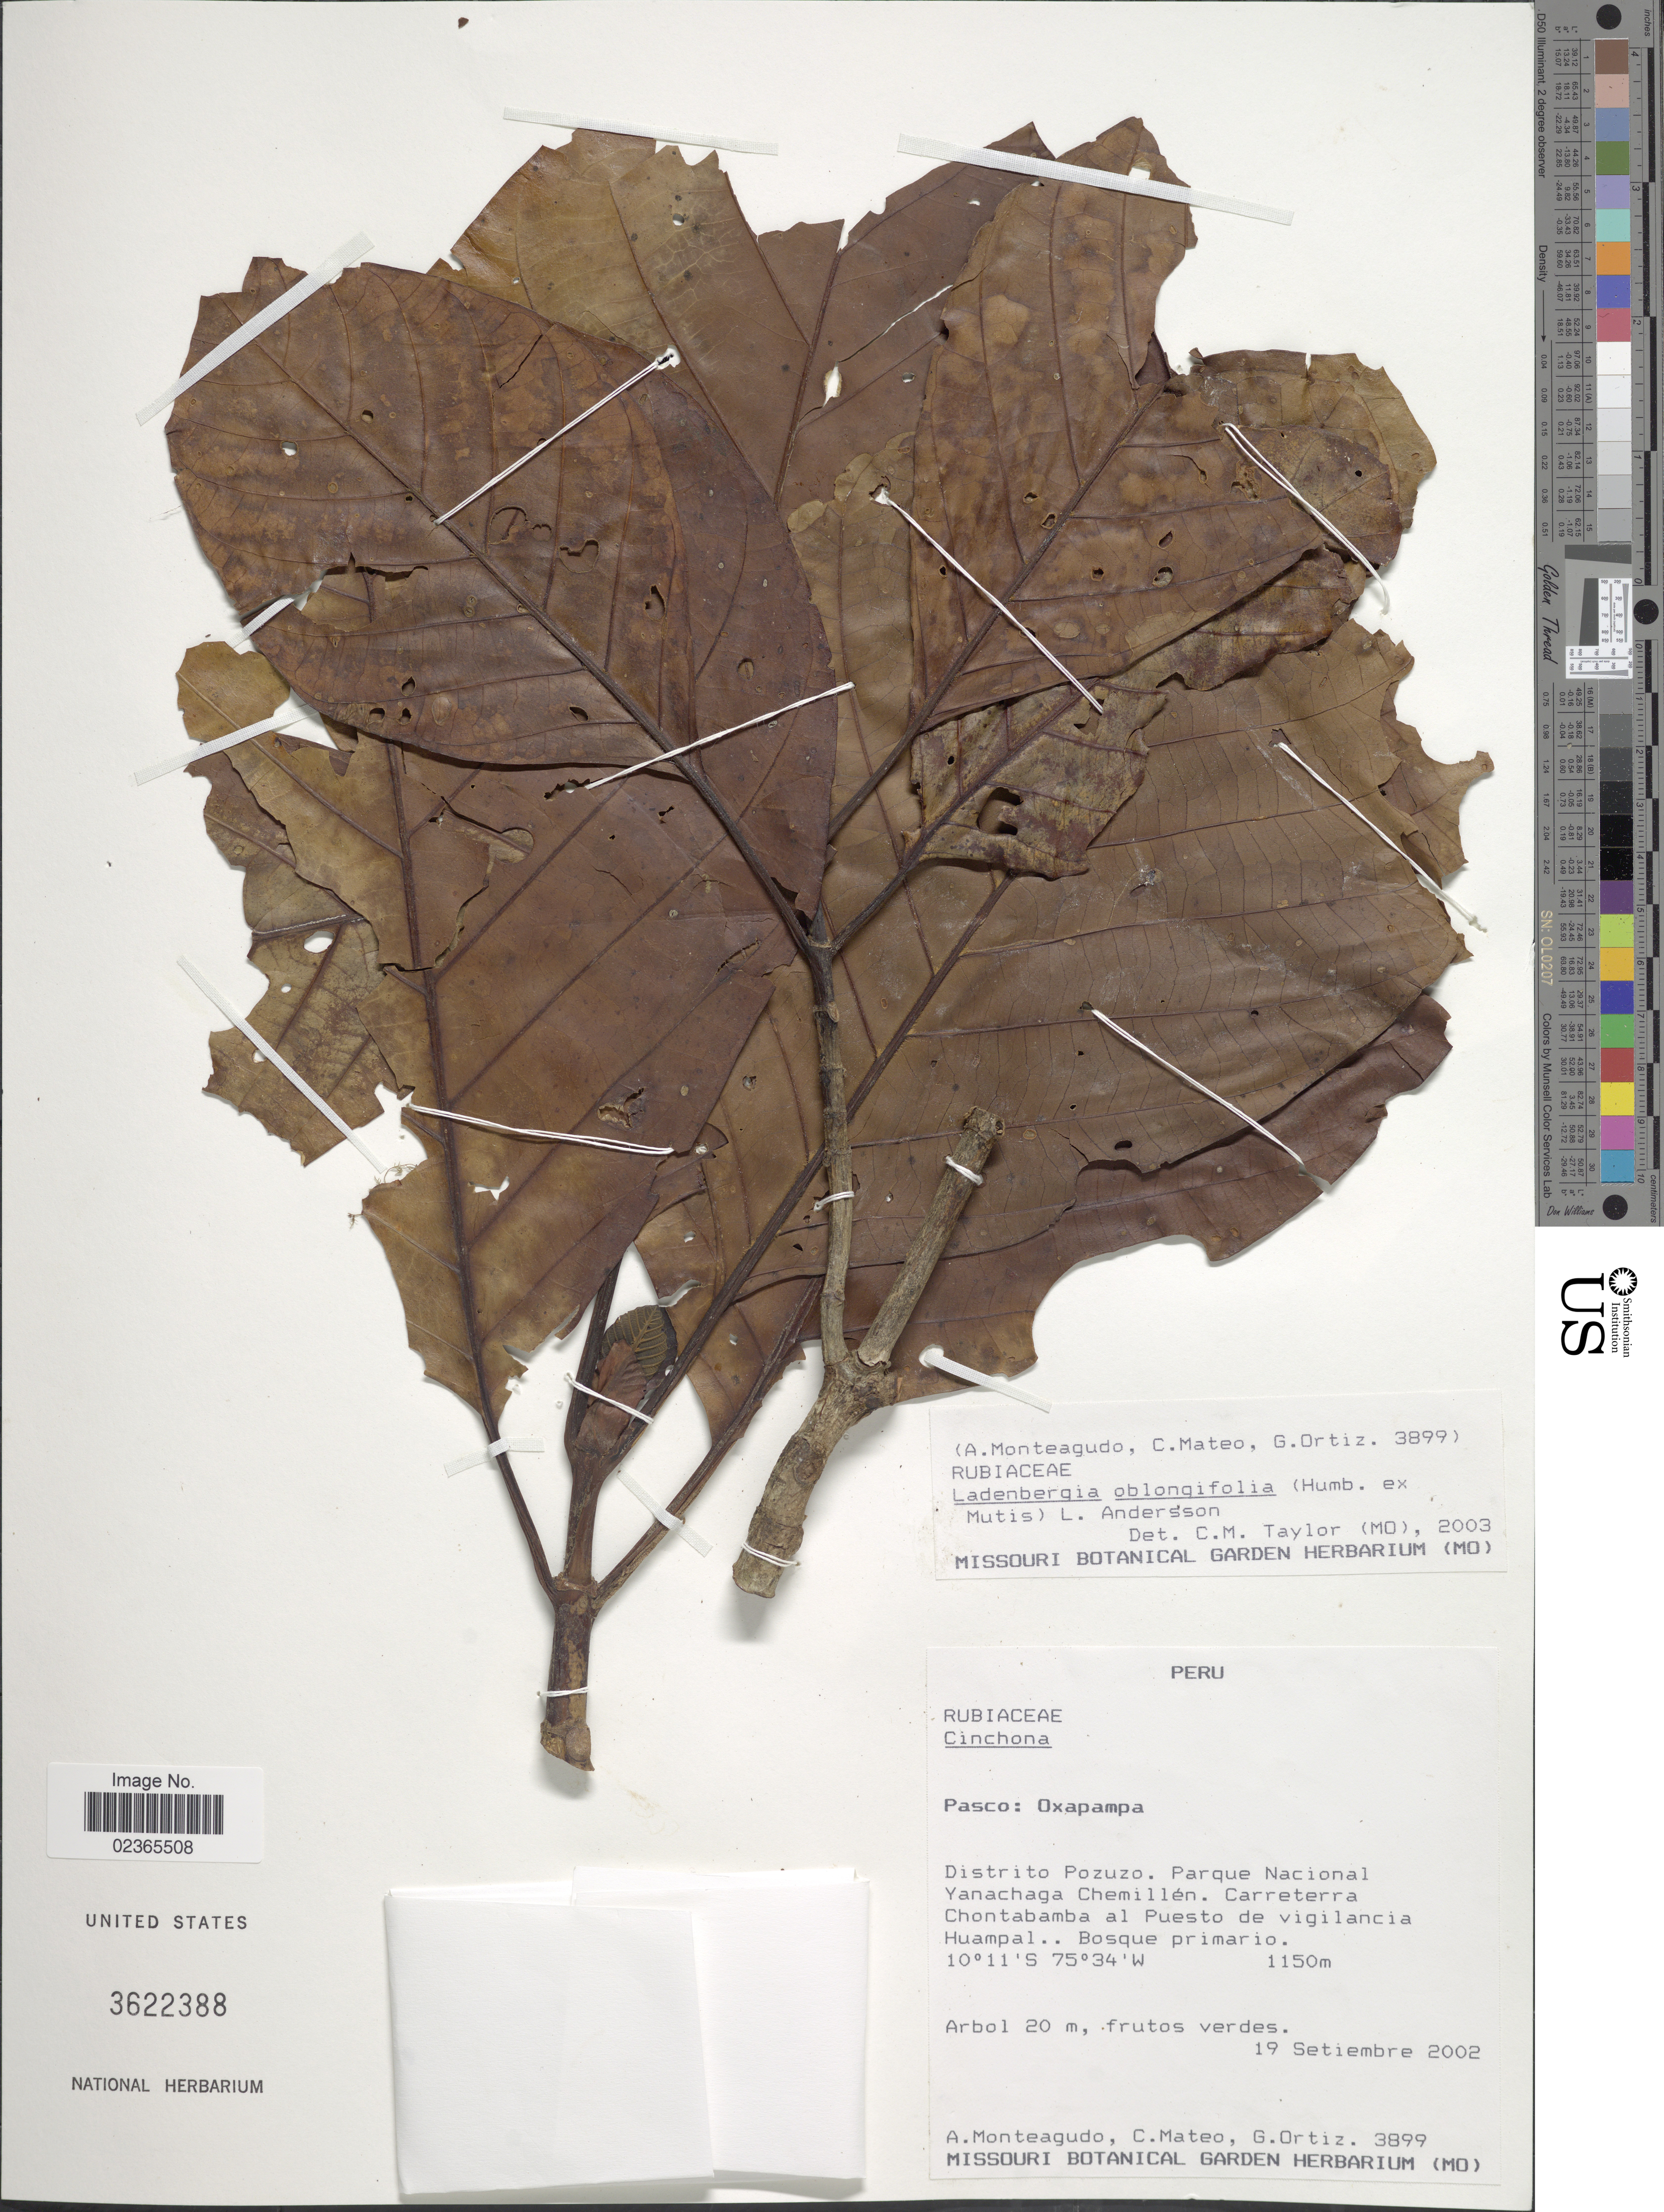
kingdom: Plantae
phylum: Tracheophyta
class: Magnoliopsida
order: Gentianales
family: Rubiaceae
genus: Ladenbergia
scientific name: Ladenbergia oblongifolia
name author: (Mutis) L. Andersson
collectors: A. Monteagudo, C. Mateo & G. Ortiz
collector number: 3899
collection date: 2002-09-19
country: Peru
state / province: Pasco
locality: Oxapampa, Distrito Pozuzo. Parque Nacional Yanachaga Chemillen. Carretera Chontabamba al Puesto de vigilancia Huampal.. Bosque primario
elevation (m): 1150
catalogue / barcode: US 3622388